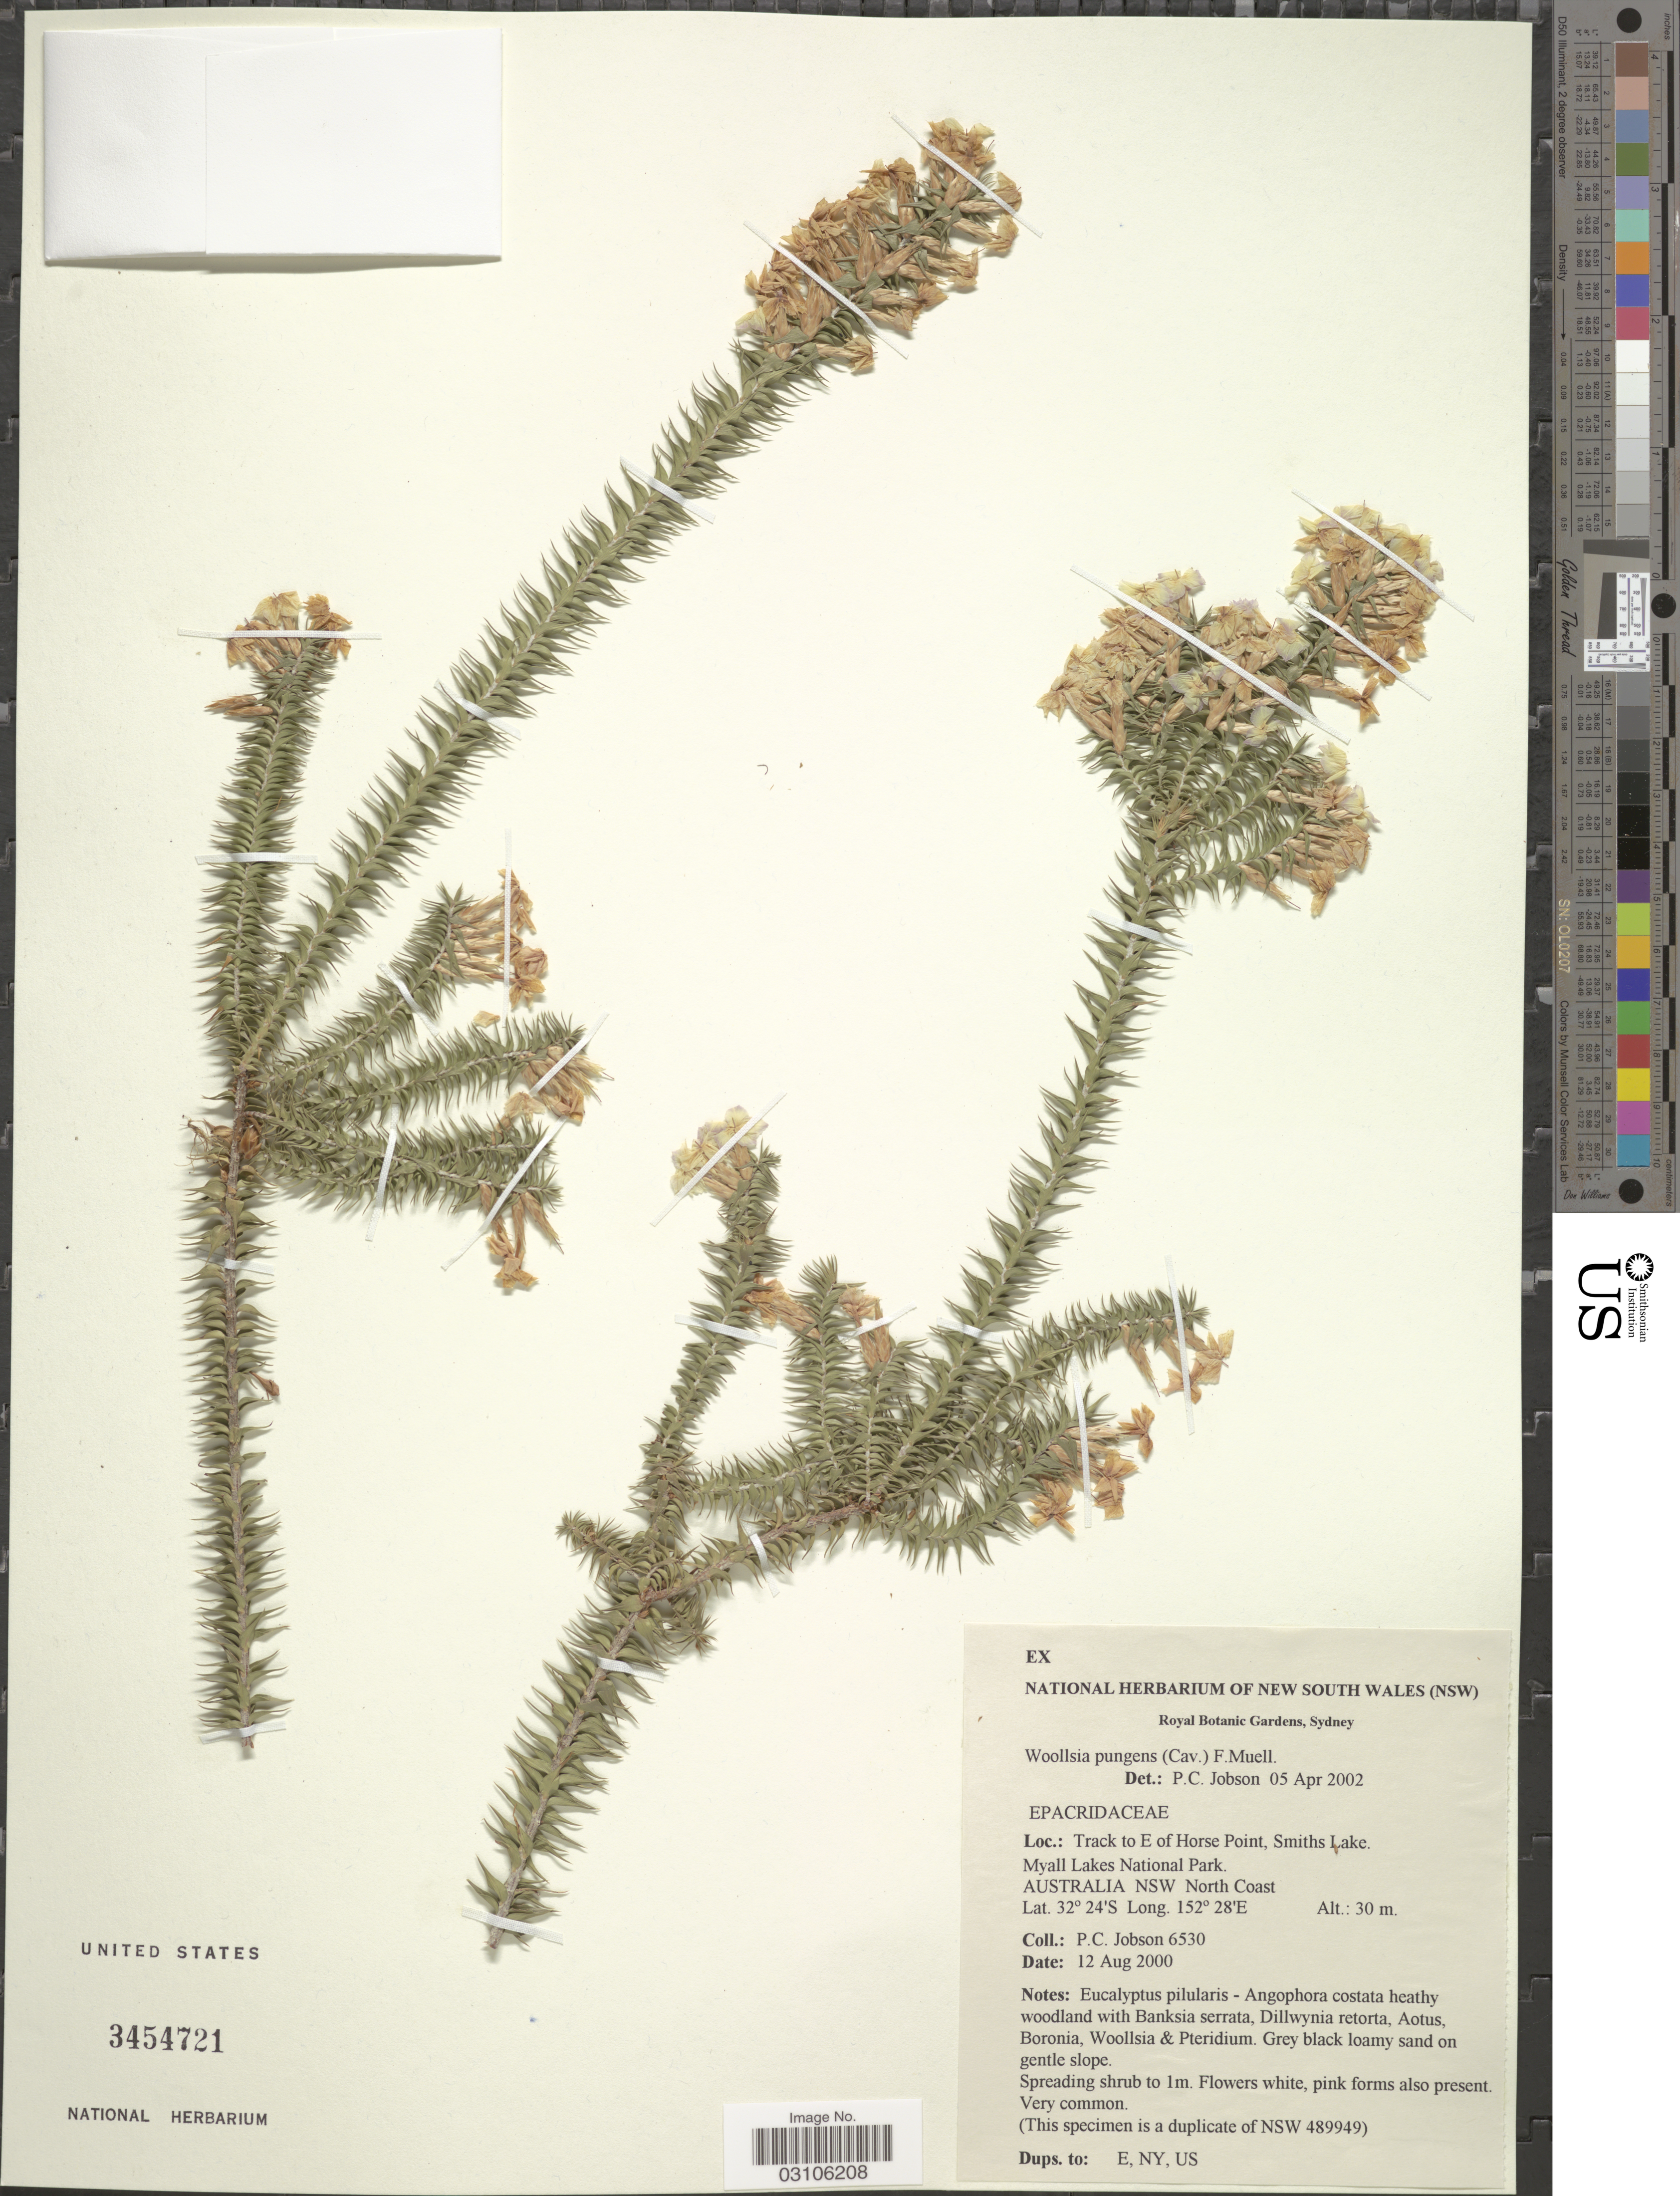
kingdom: Plantae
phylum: Tracheophyta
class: Magnoliopsida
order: Ericales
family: Ericaceae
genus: Woollsia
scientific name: Woollsia pungens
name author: (Cav.) F. Muell.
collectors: P. Jobson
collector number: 6530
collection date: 2000-08-12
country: Australia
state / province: New South Wales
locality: Track to E of Horse Point, Smiths Lake. Myall Lakes National Park. NSW North Coast.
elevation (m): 30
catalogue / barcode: US 3454721